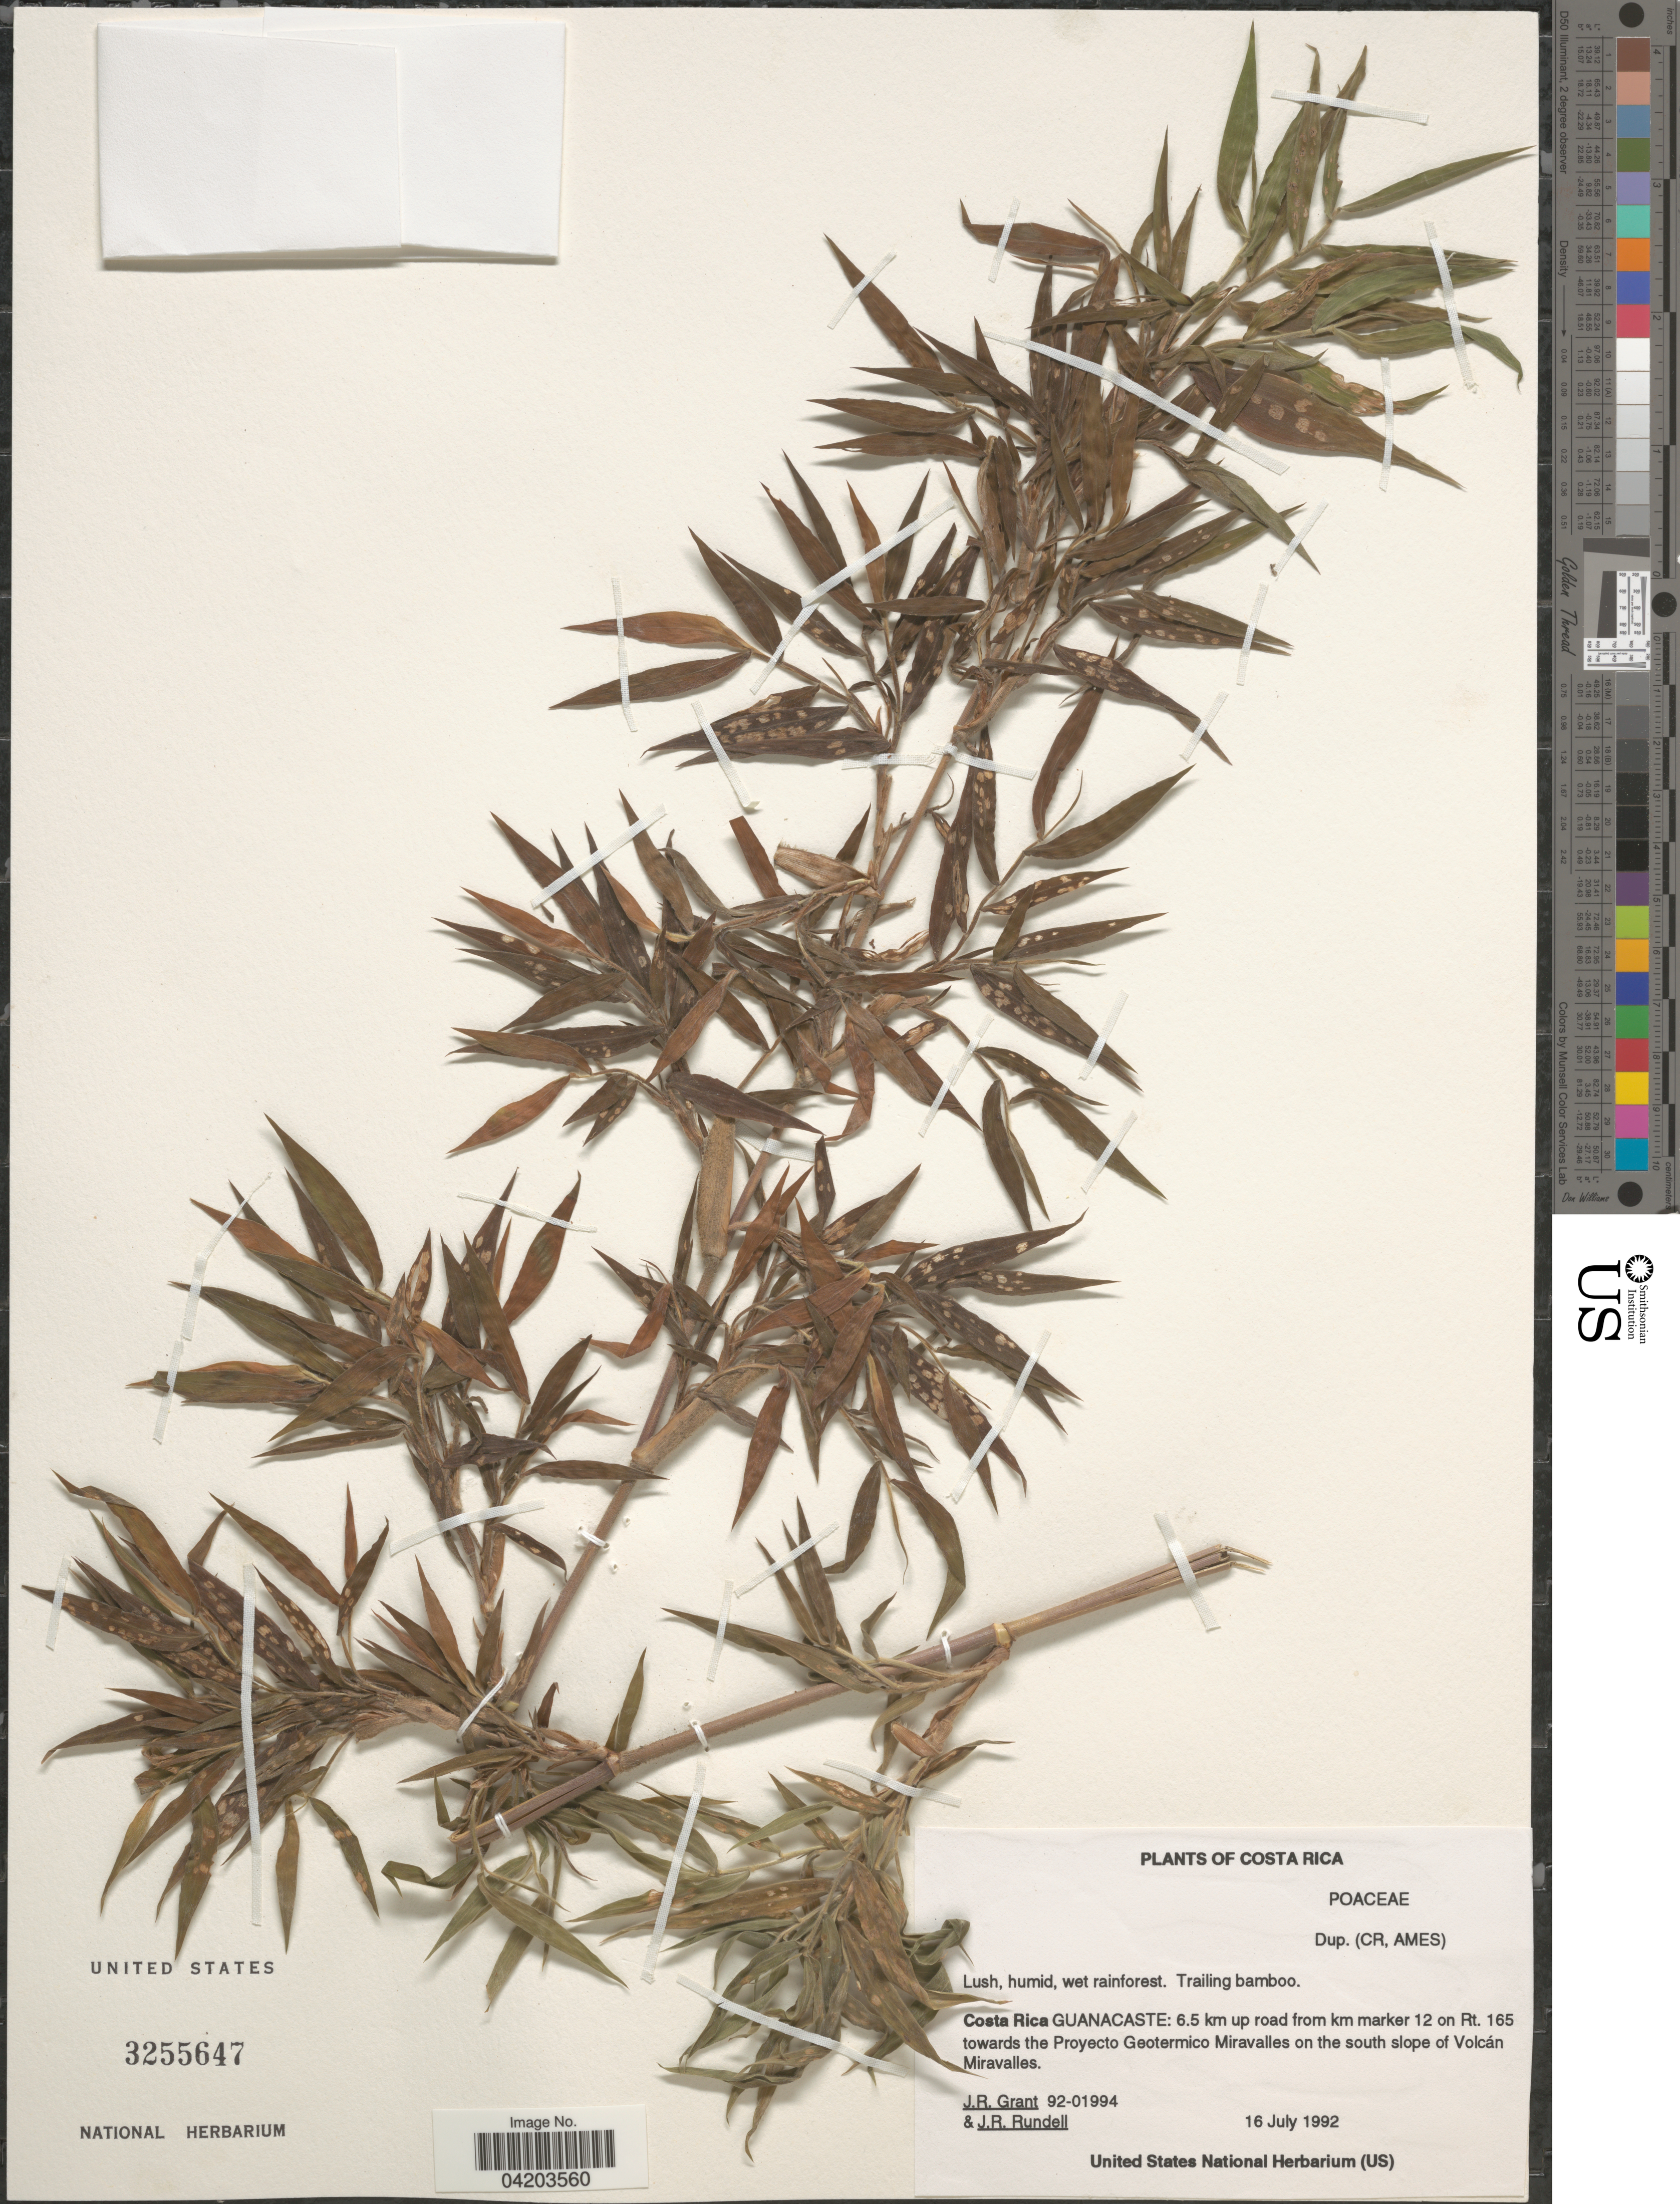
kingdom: Plantae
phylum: Tracheophyta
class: Liliopsida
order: Poales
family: Poaceae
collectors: J. Grant & J. R. Rundell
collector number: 92-01994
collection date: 1992-07-16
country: Costa Rica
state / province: Guanacaste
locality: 6.5 km up road from km marker 12 on Rt. 165 towards the Proyecto Geotermico Miravalles on the south slope of Volcán Miravalles.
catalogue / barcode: US 3255647